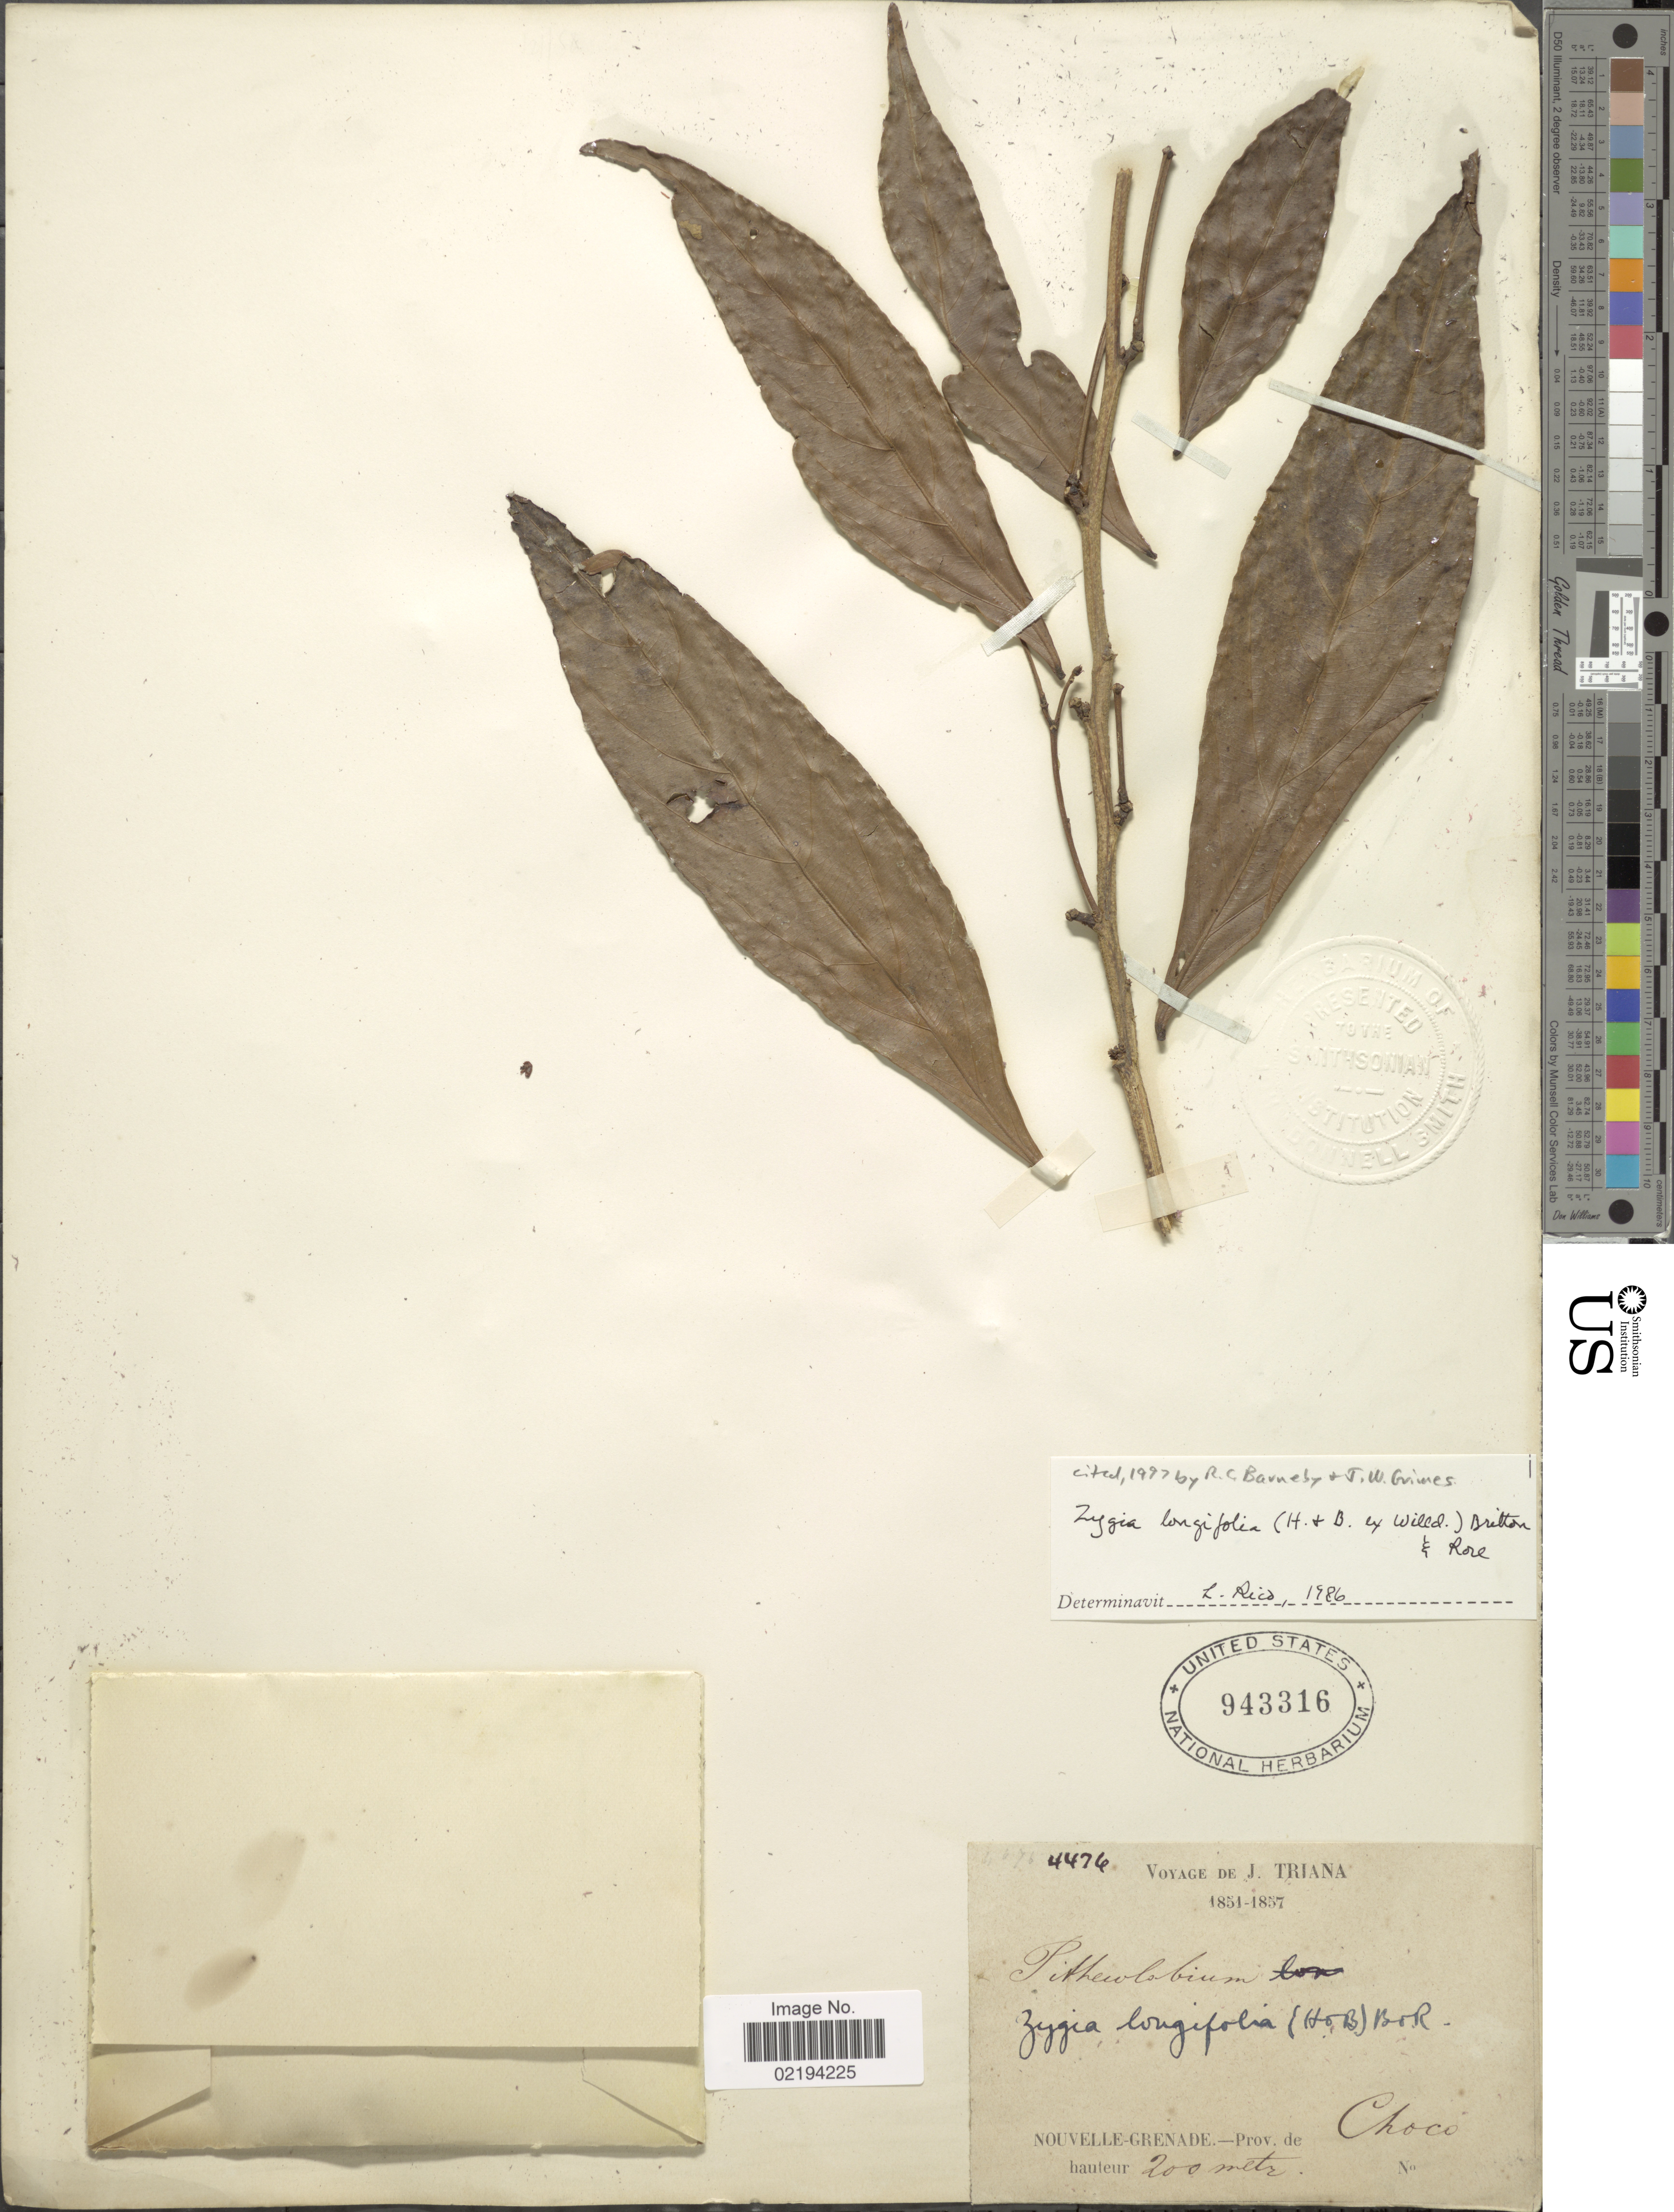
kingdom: Plantae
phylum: Tracheophyta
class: Magnoliopsida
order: Fabales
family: Fabaceae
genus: Zygia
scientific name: Zygia longifolia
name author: (Willd.) Britton & Rose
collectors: J. Triana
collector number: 4476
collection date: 1851/1857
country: Colombia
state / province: Chocó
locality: Nouvelle-Grenade.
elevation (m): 200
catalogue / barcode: US 943316